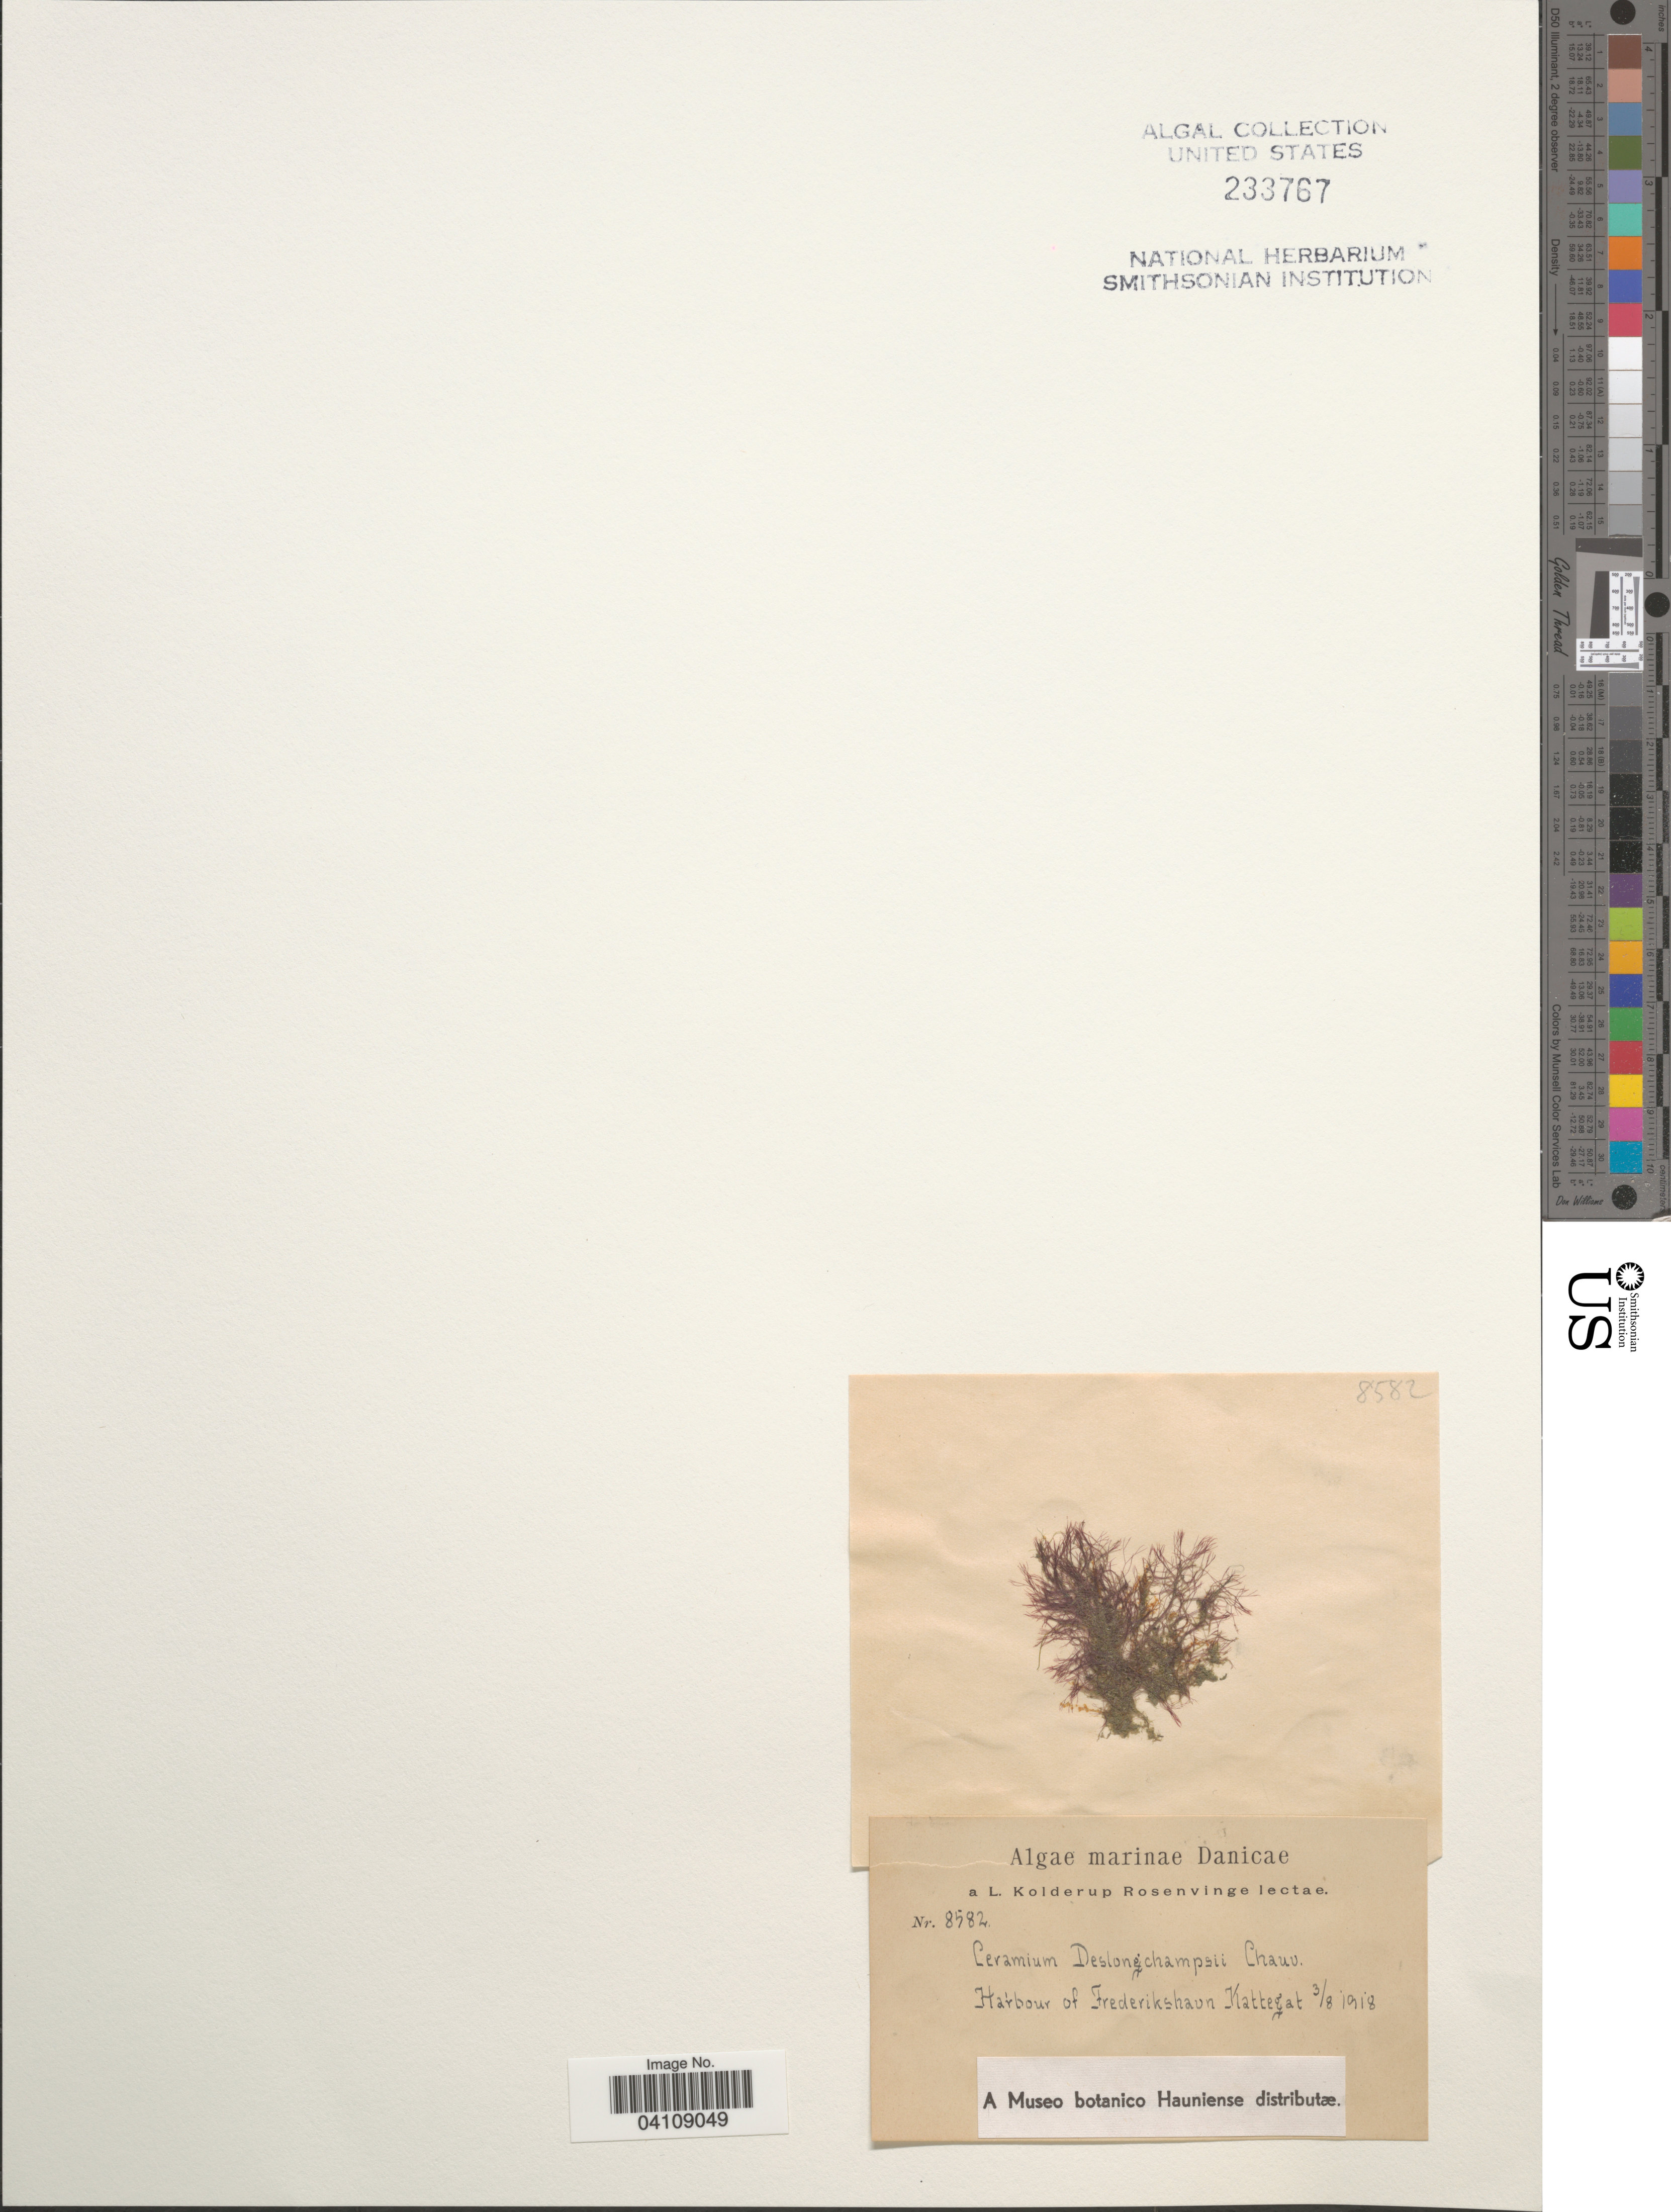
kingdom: Plantae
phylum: Rhodophyta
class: Florideophyceae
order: Ceramiales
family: Ceramiaceae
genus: Ceramium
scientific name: Ceramium deslongchampsii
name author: Chauvin ex Duby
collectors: L. Rosenvinge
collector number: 8582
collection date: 1918-08-03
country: Denmark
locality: Danicae. Harbour of Frederikshavn Kattegat.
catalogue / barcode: US 233767